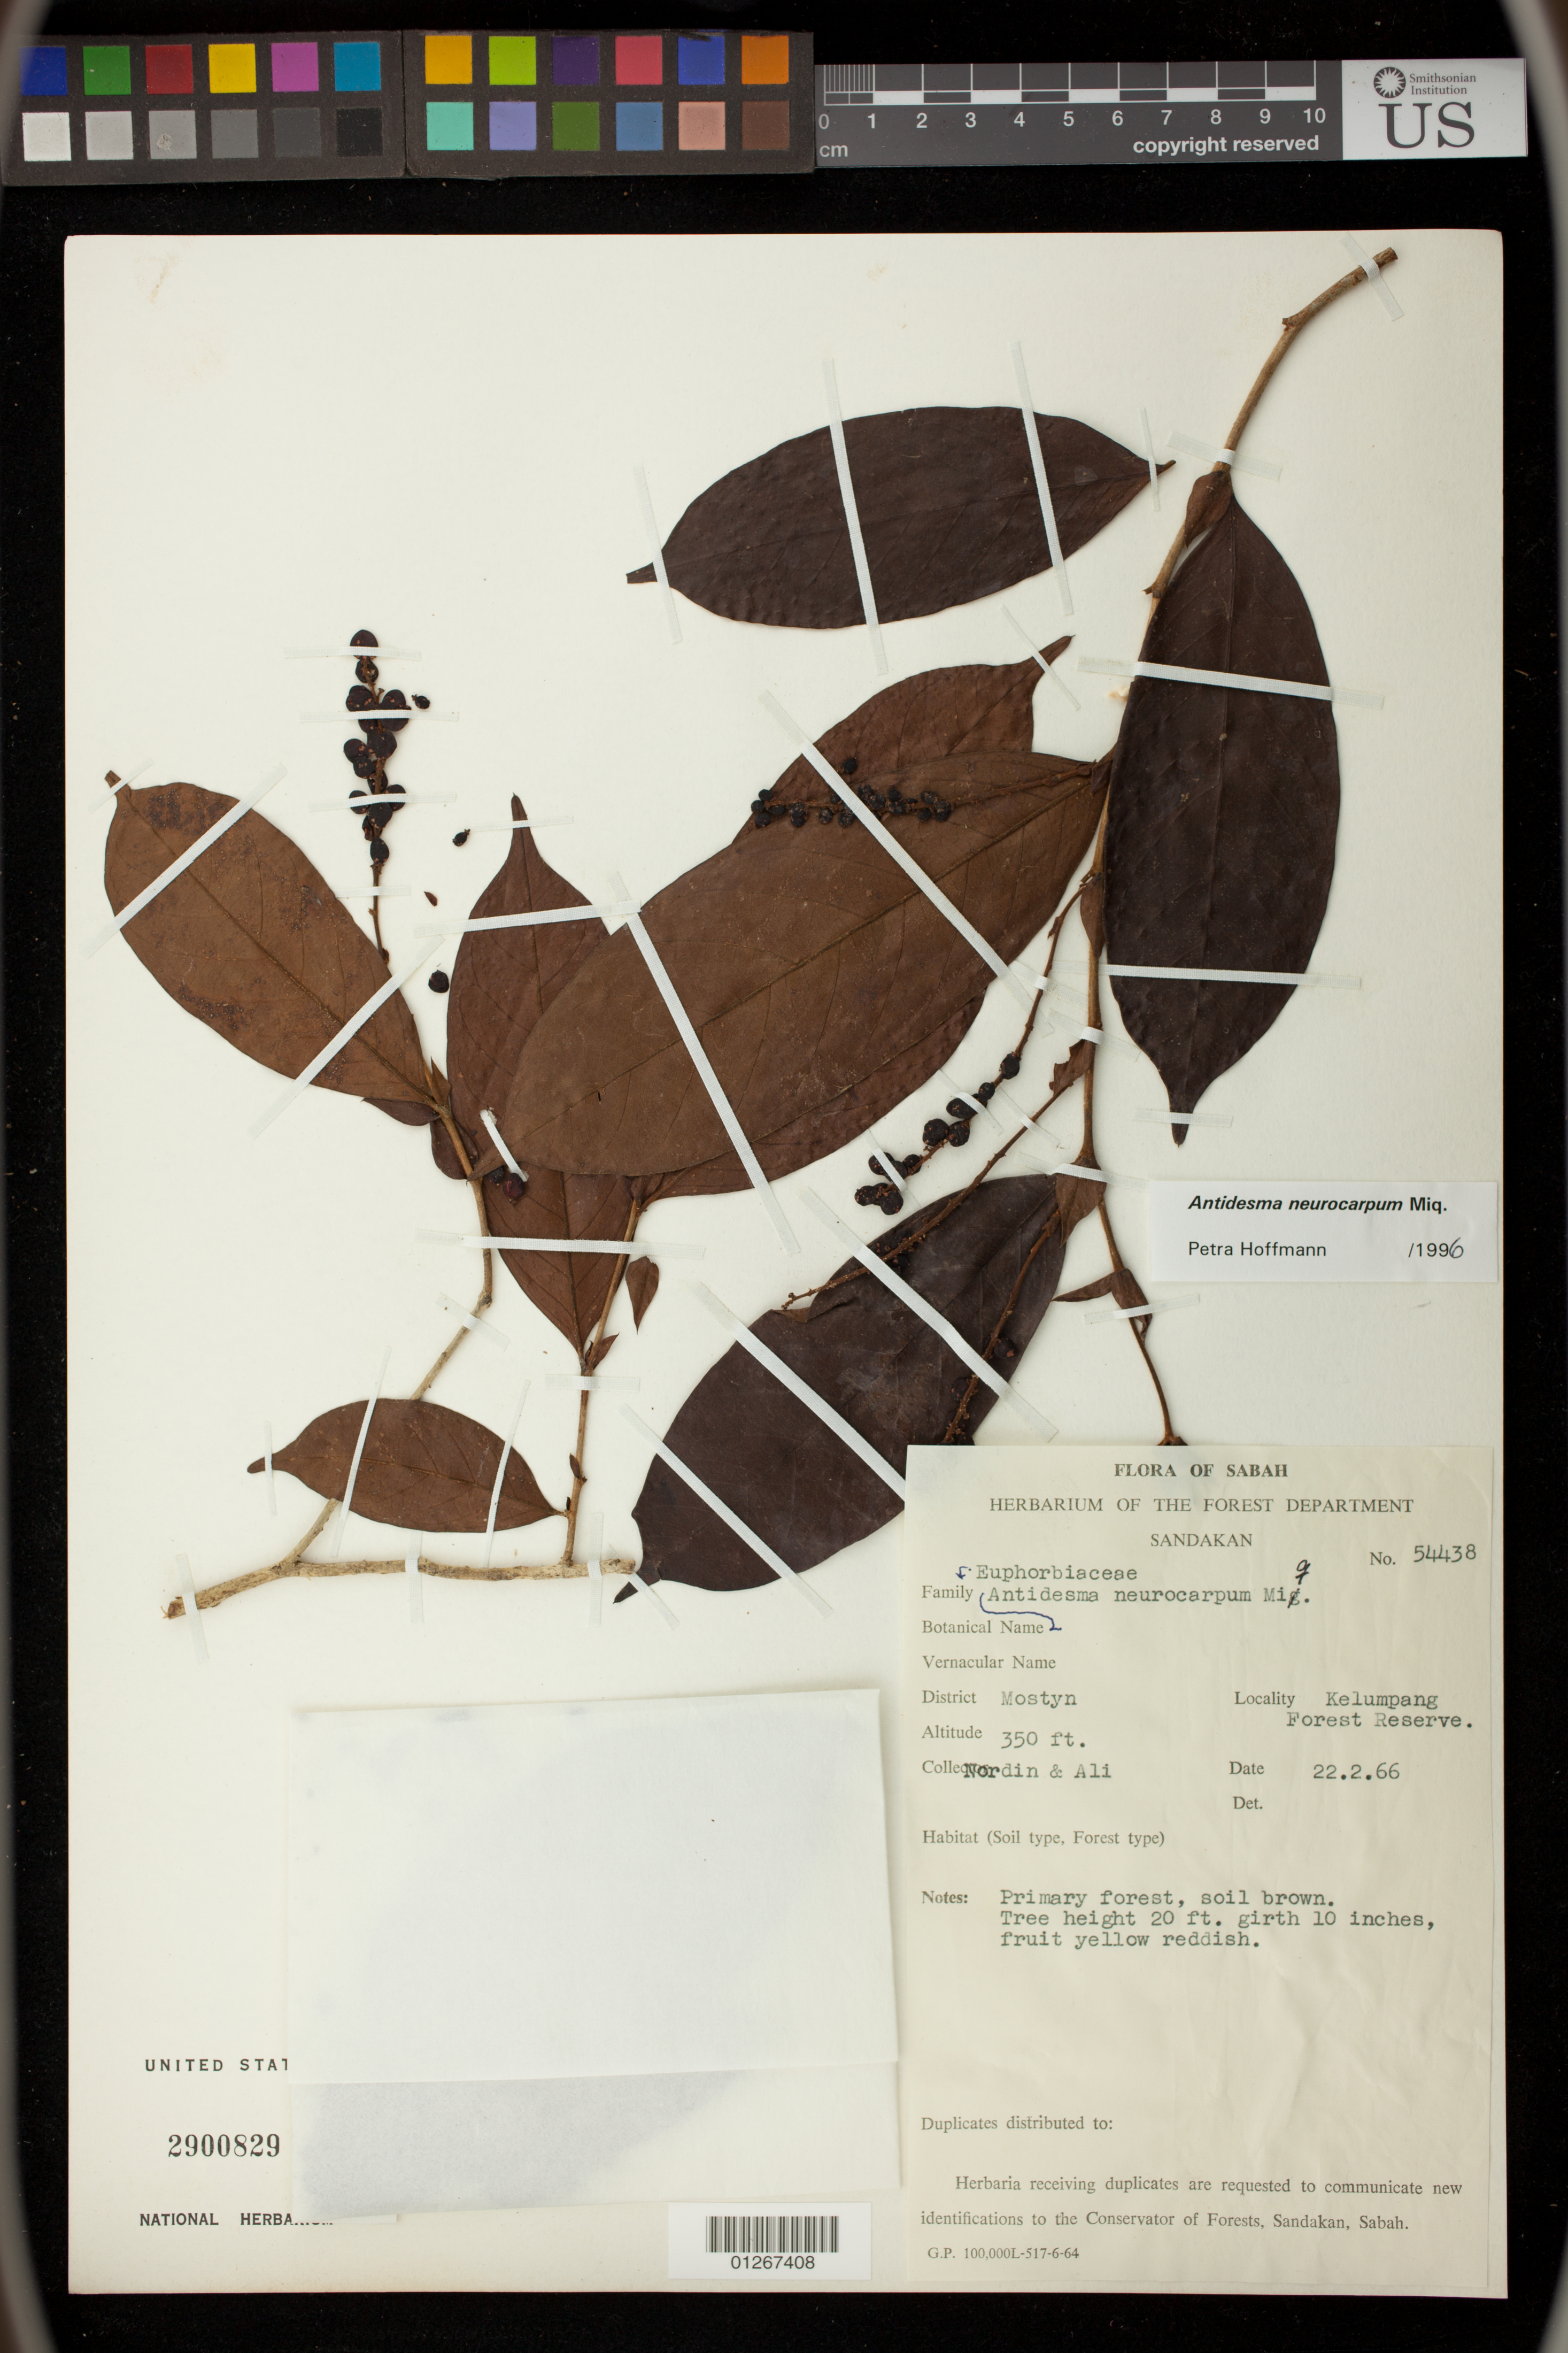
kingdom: Plantae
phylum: Tracheophyta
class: Magnoliopsida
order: Malpighiales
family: Phyllanthaceae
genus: Antidesma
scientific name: Antidesma neurocarpum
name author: Miq.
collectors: -. Nordin & Ali, --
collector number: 54438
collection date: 1966-02-22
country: Malaysia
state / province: Sabah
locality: District: Mostyn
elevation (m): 107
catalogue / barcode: US 29900829